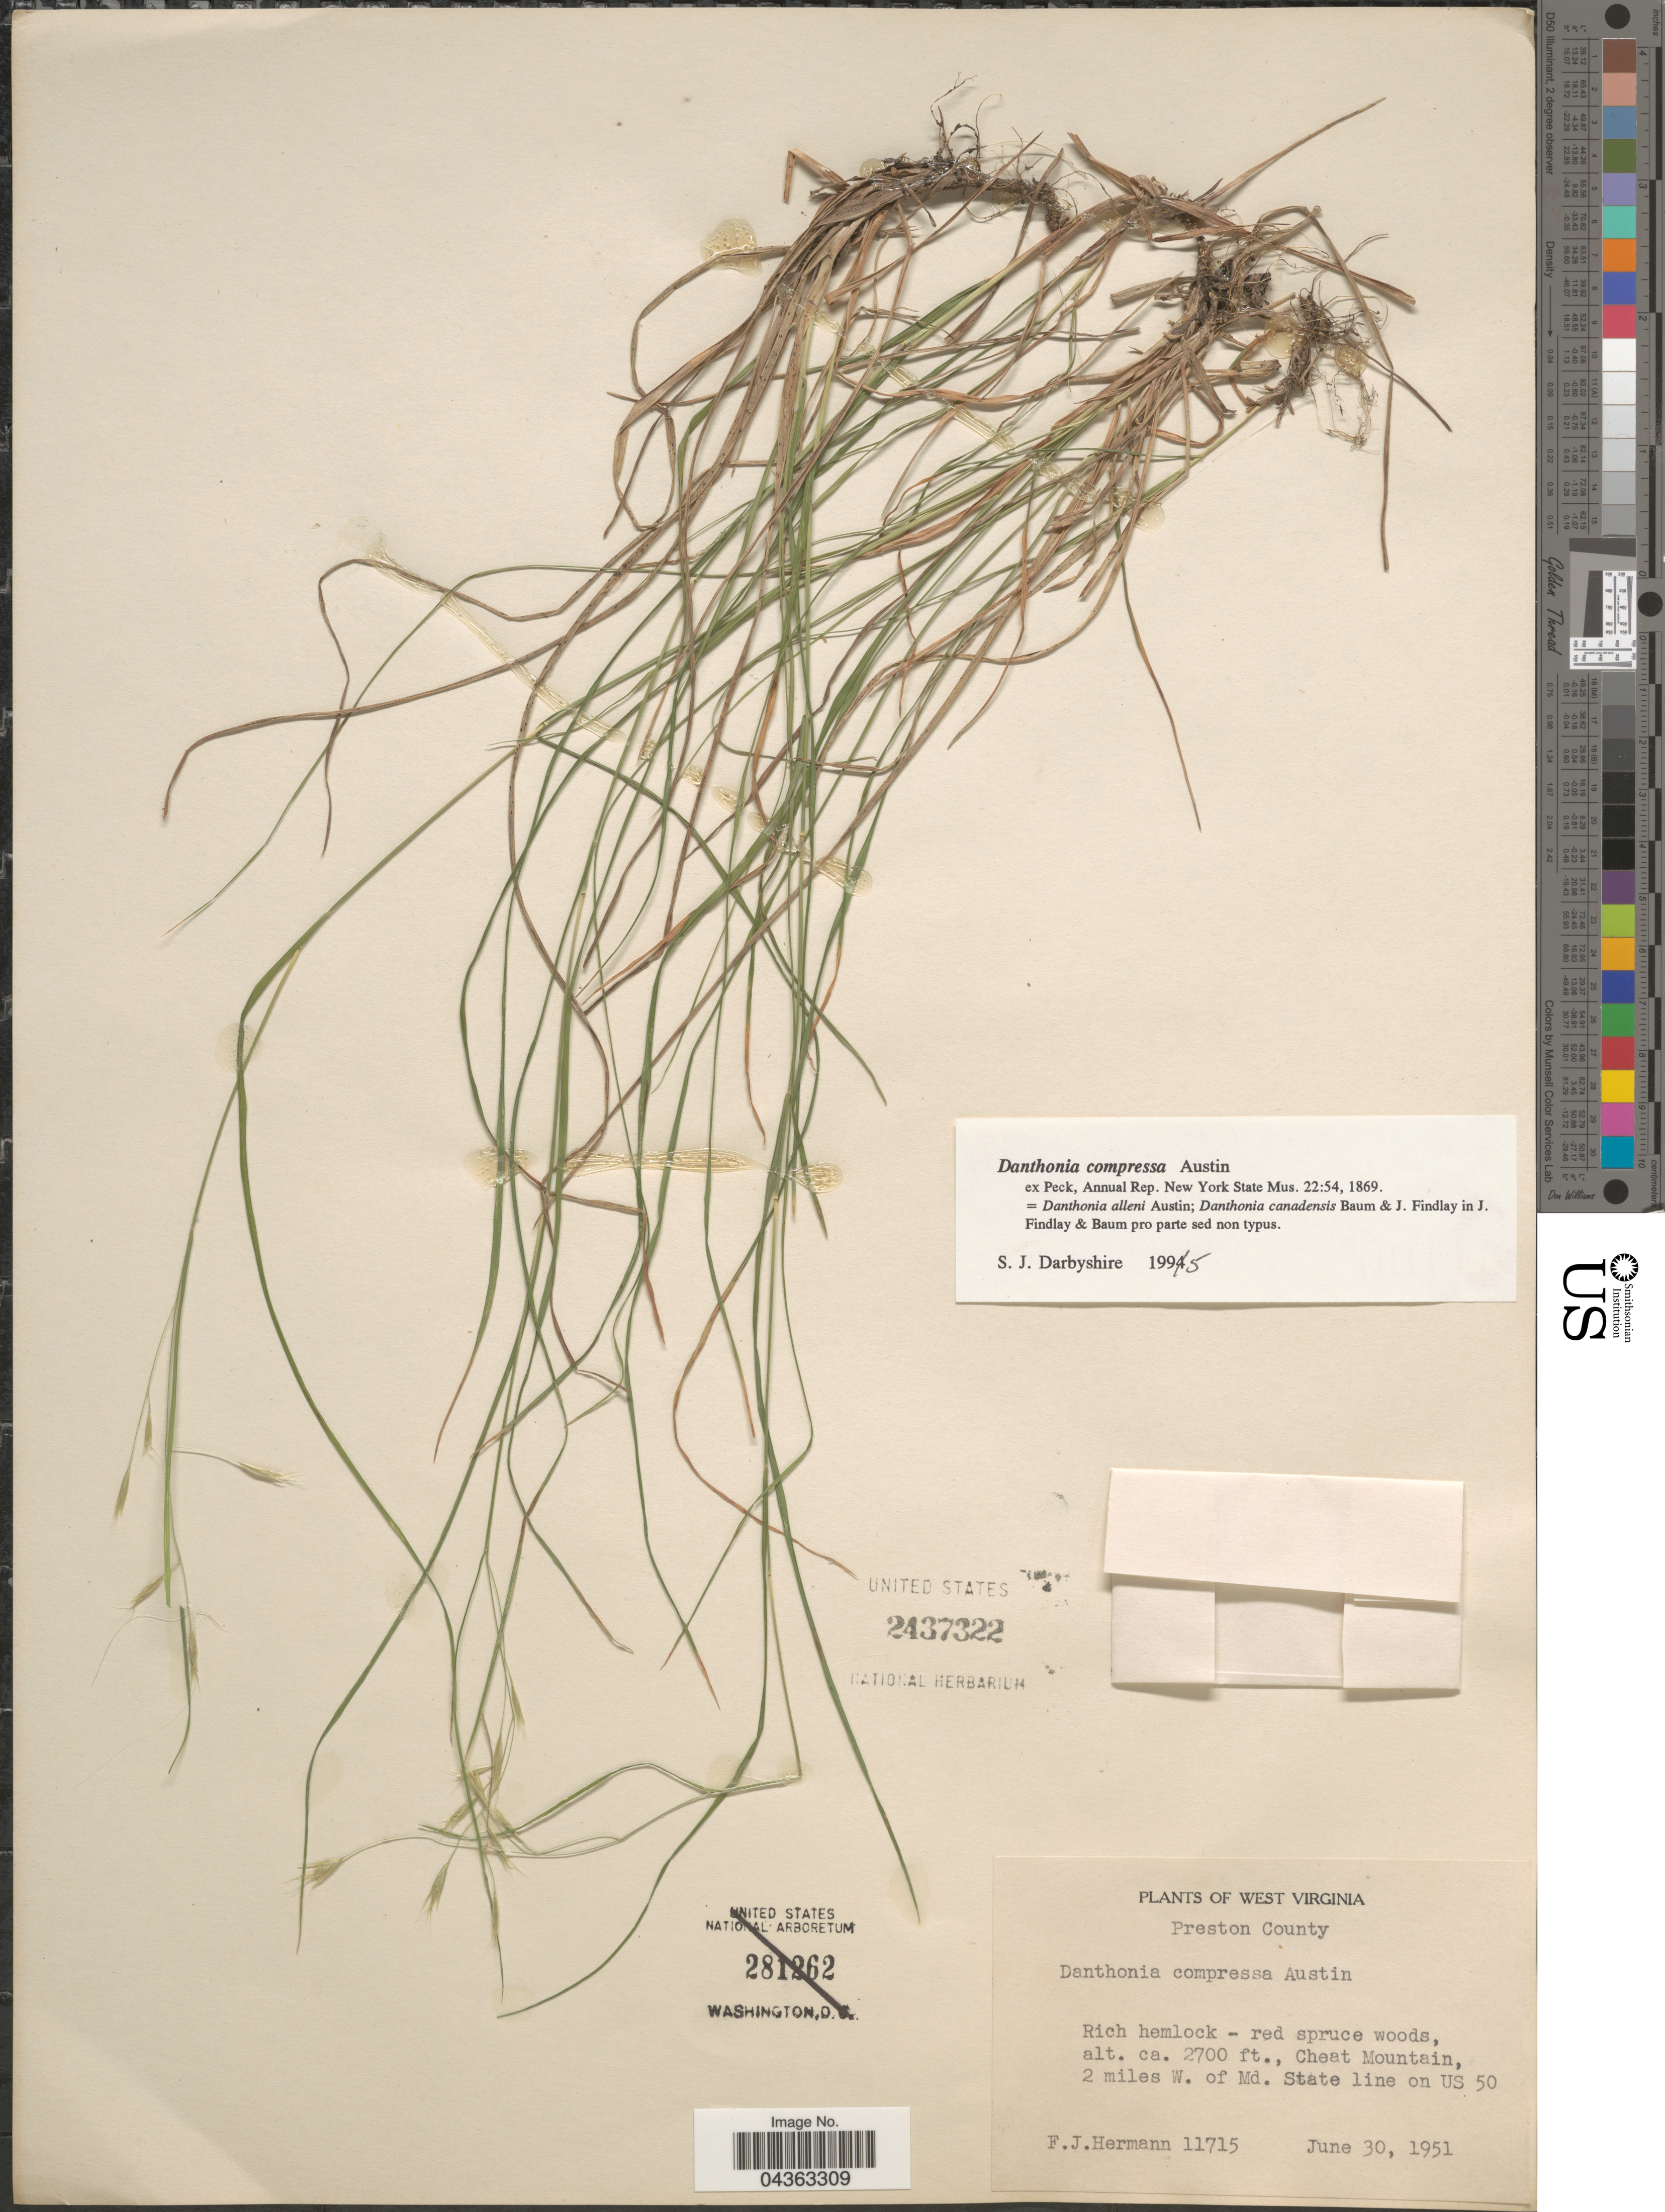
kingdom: Plantae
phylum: Tracheophyta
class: Liliopsida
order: Poales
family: Poaceae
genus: Danthonia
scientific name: Danthonia compressa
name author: Austin in F. Peck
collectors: F. J. Hermann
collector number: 11715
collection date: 1951-06-30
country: United States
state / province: West Virginia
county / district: Preston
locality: Preston County. Cheat Mountain, 2 miles W. of Md. State line on US 50.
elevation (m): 823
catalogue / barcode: US 2437322